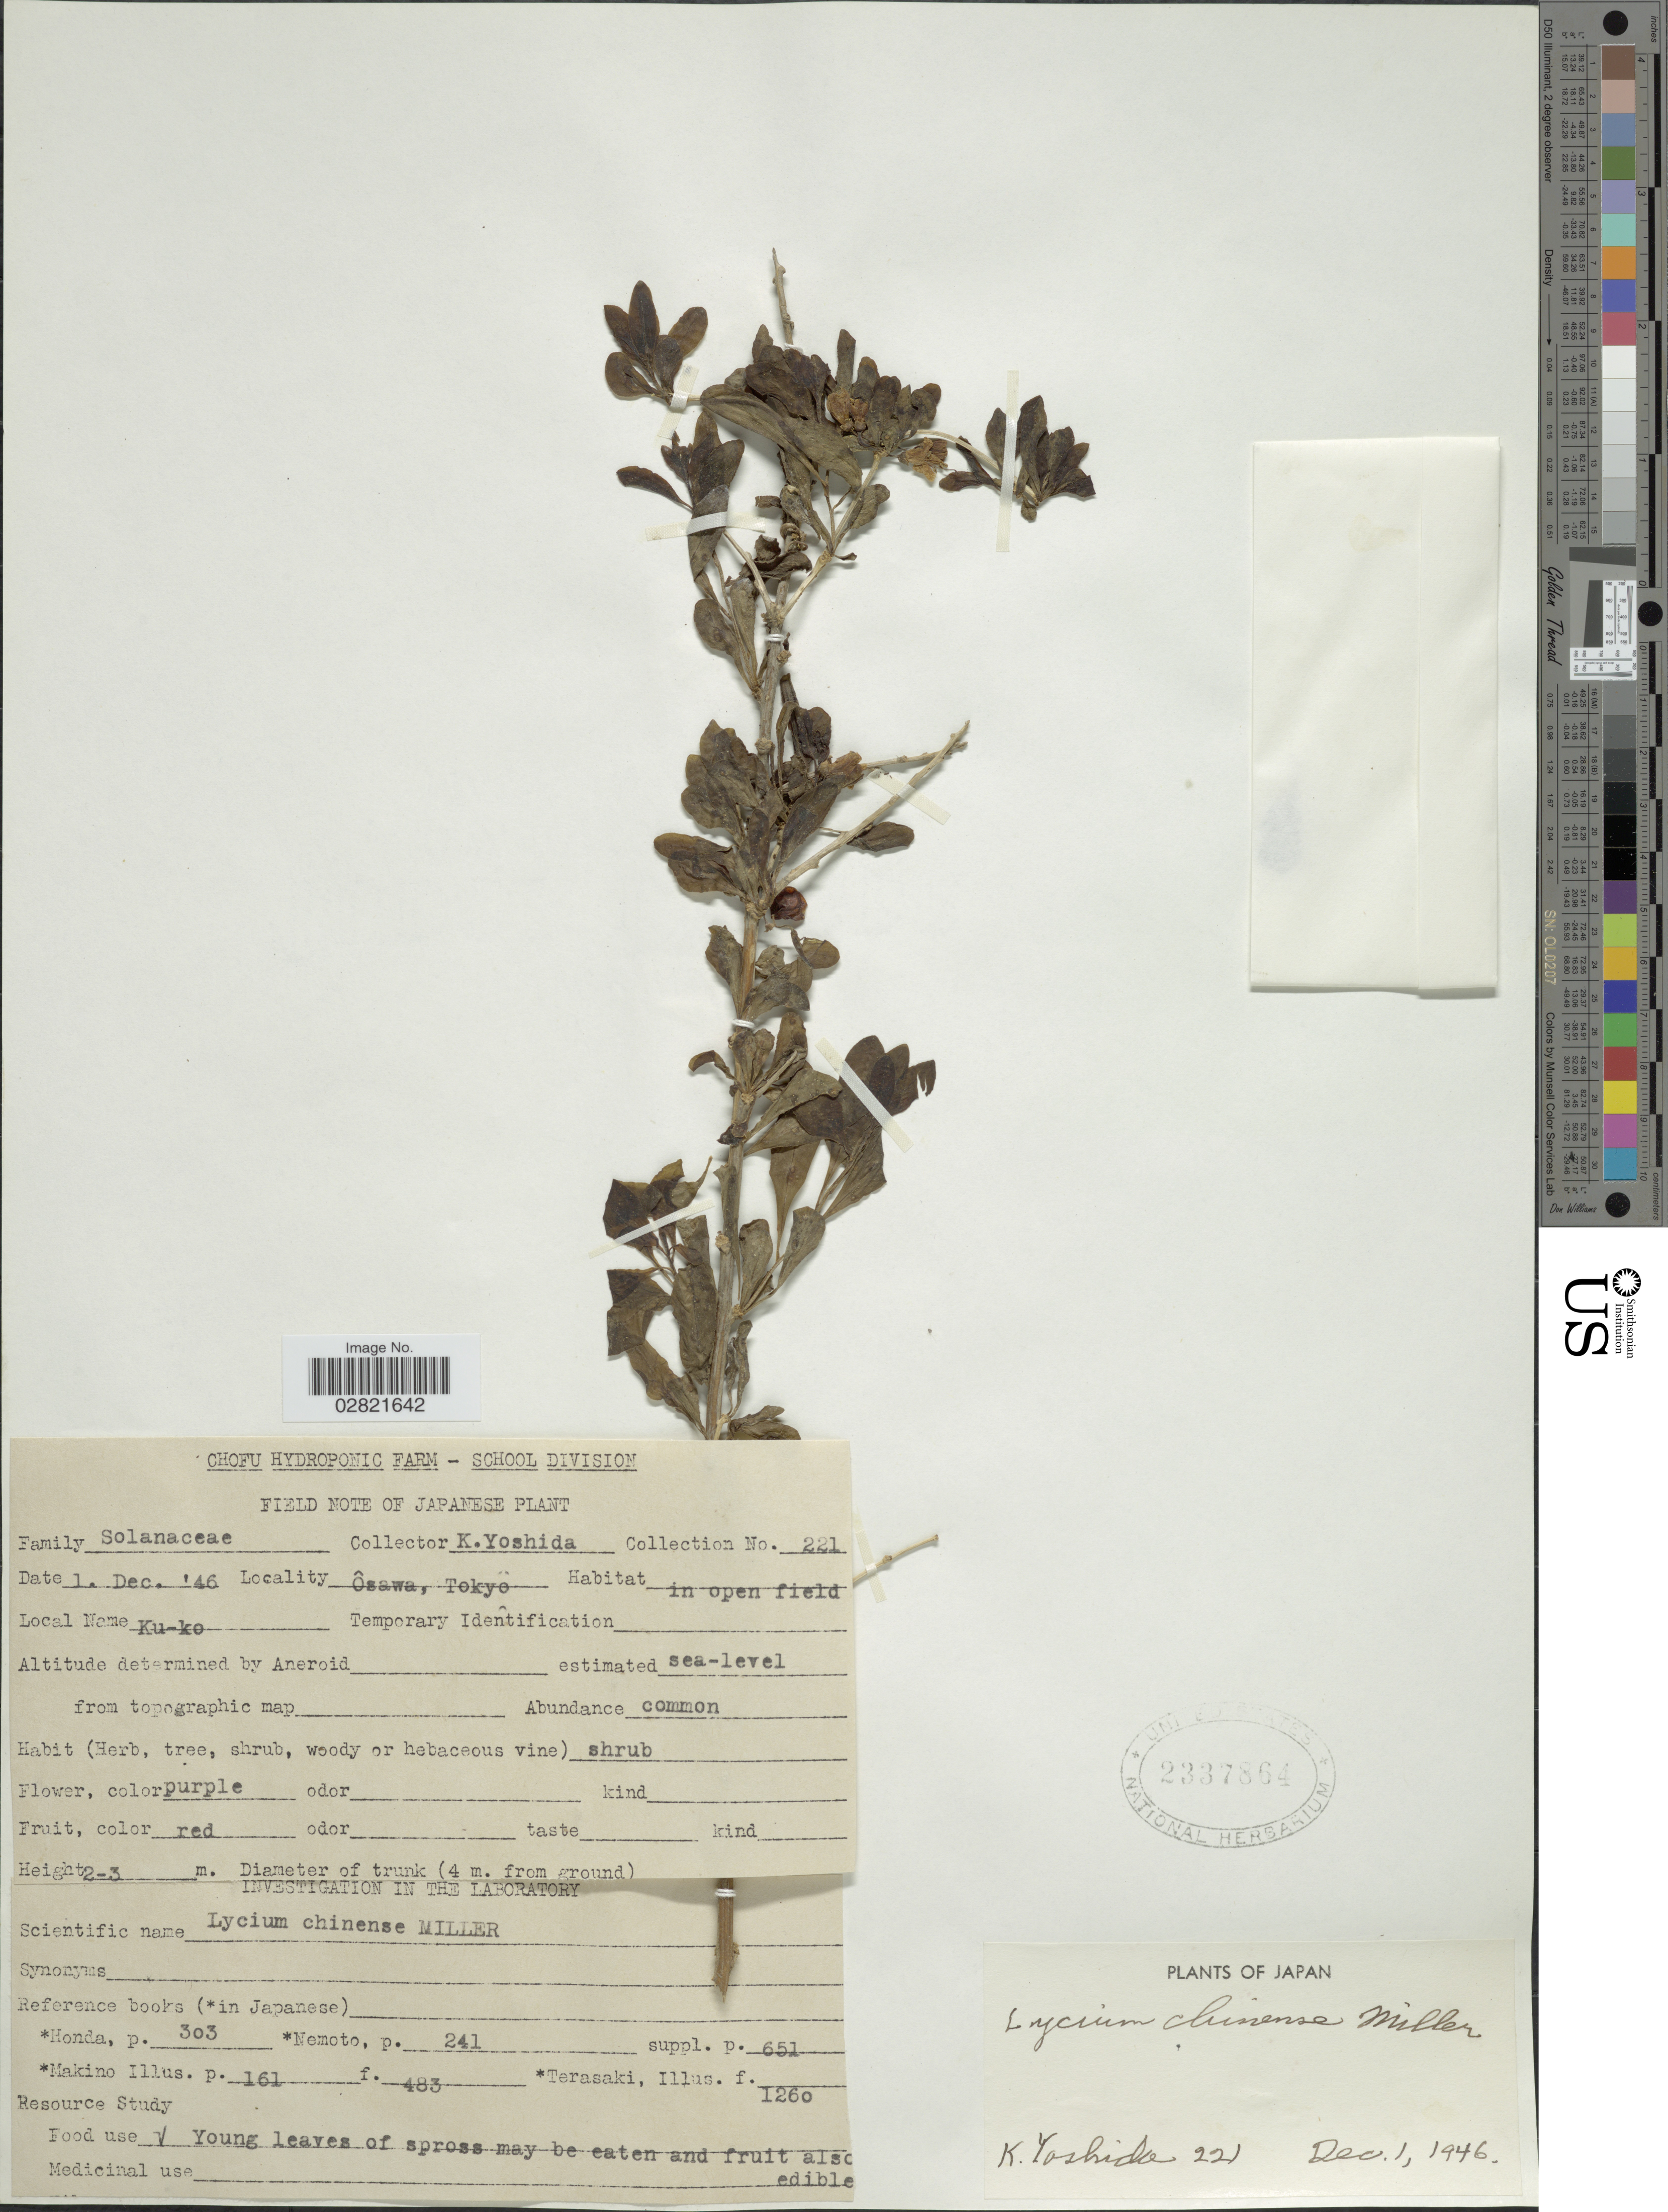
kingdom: Plantae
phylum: Tracheophyta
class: Magnoliopsida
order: Solanales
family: Solanaceae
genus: Lycium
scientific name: Lycium chinense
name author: Mill.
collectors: T. Yoshida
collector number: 221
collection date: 1946-12-01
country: Japan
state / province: Tokyo, Federal City of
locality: Ôsawa, Tokyo.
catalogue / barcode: US 2337864